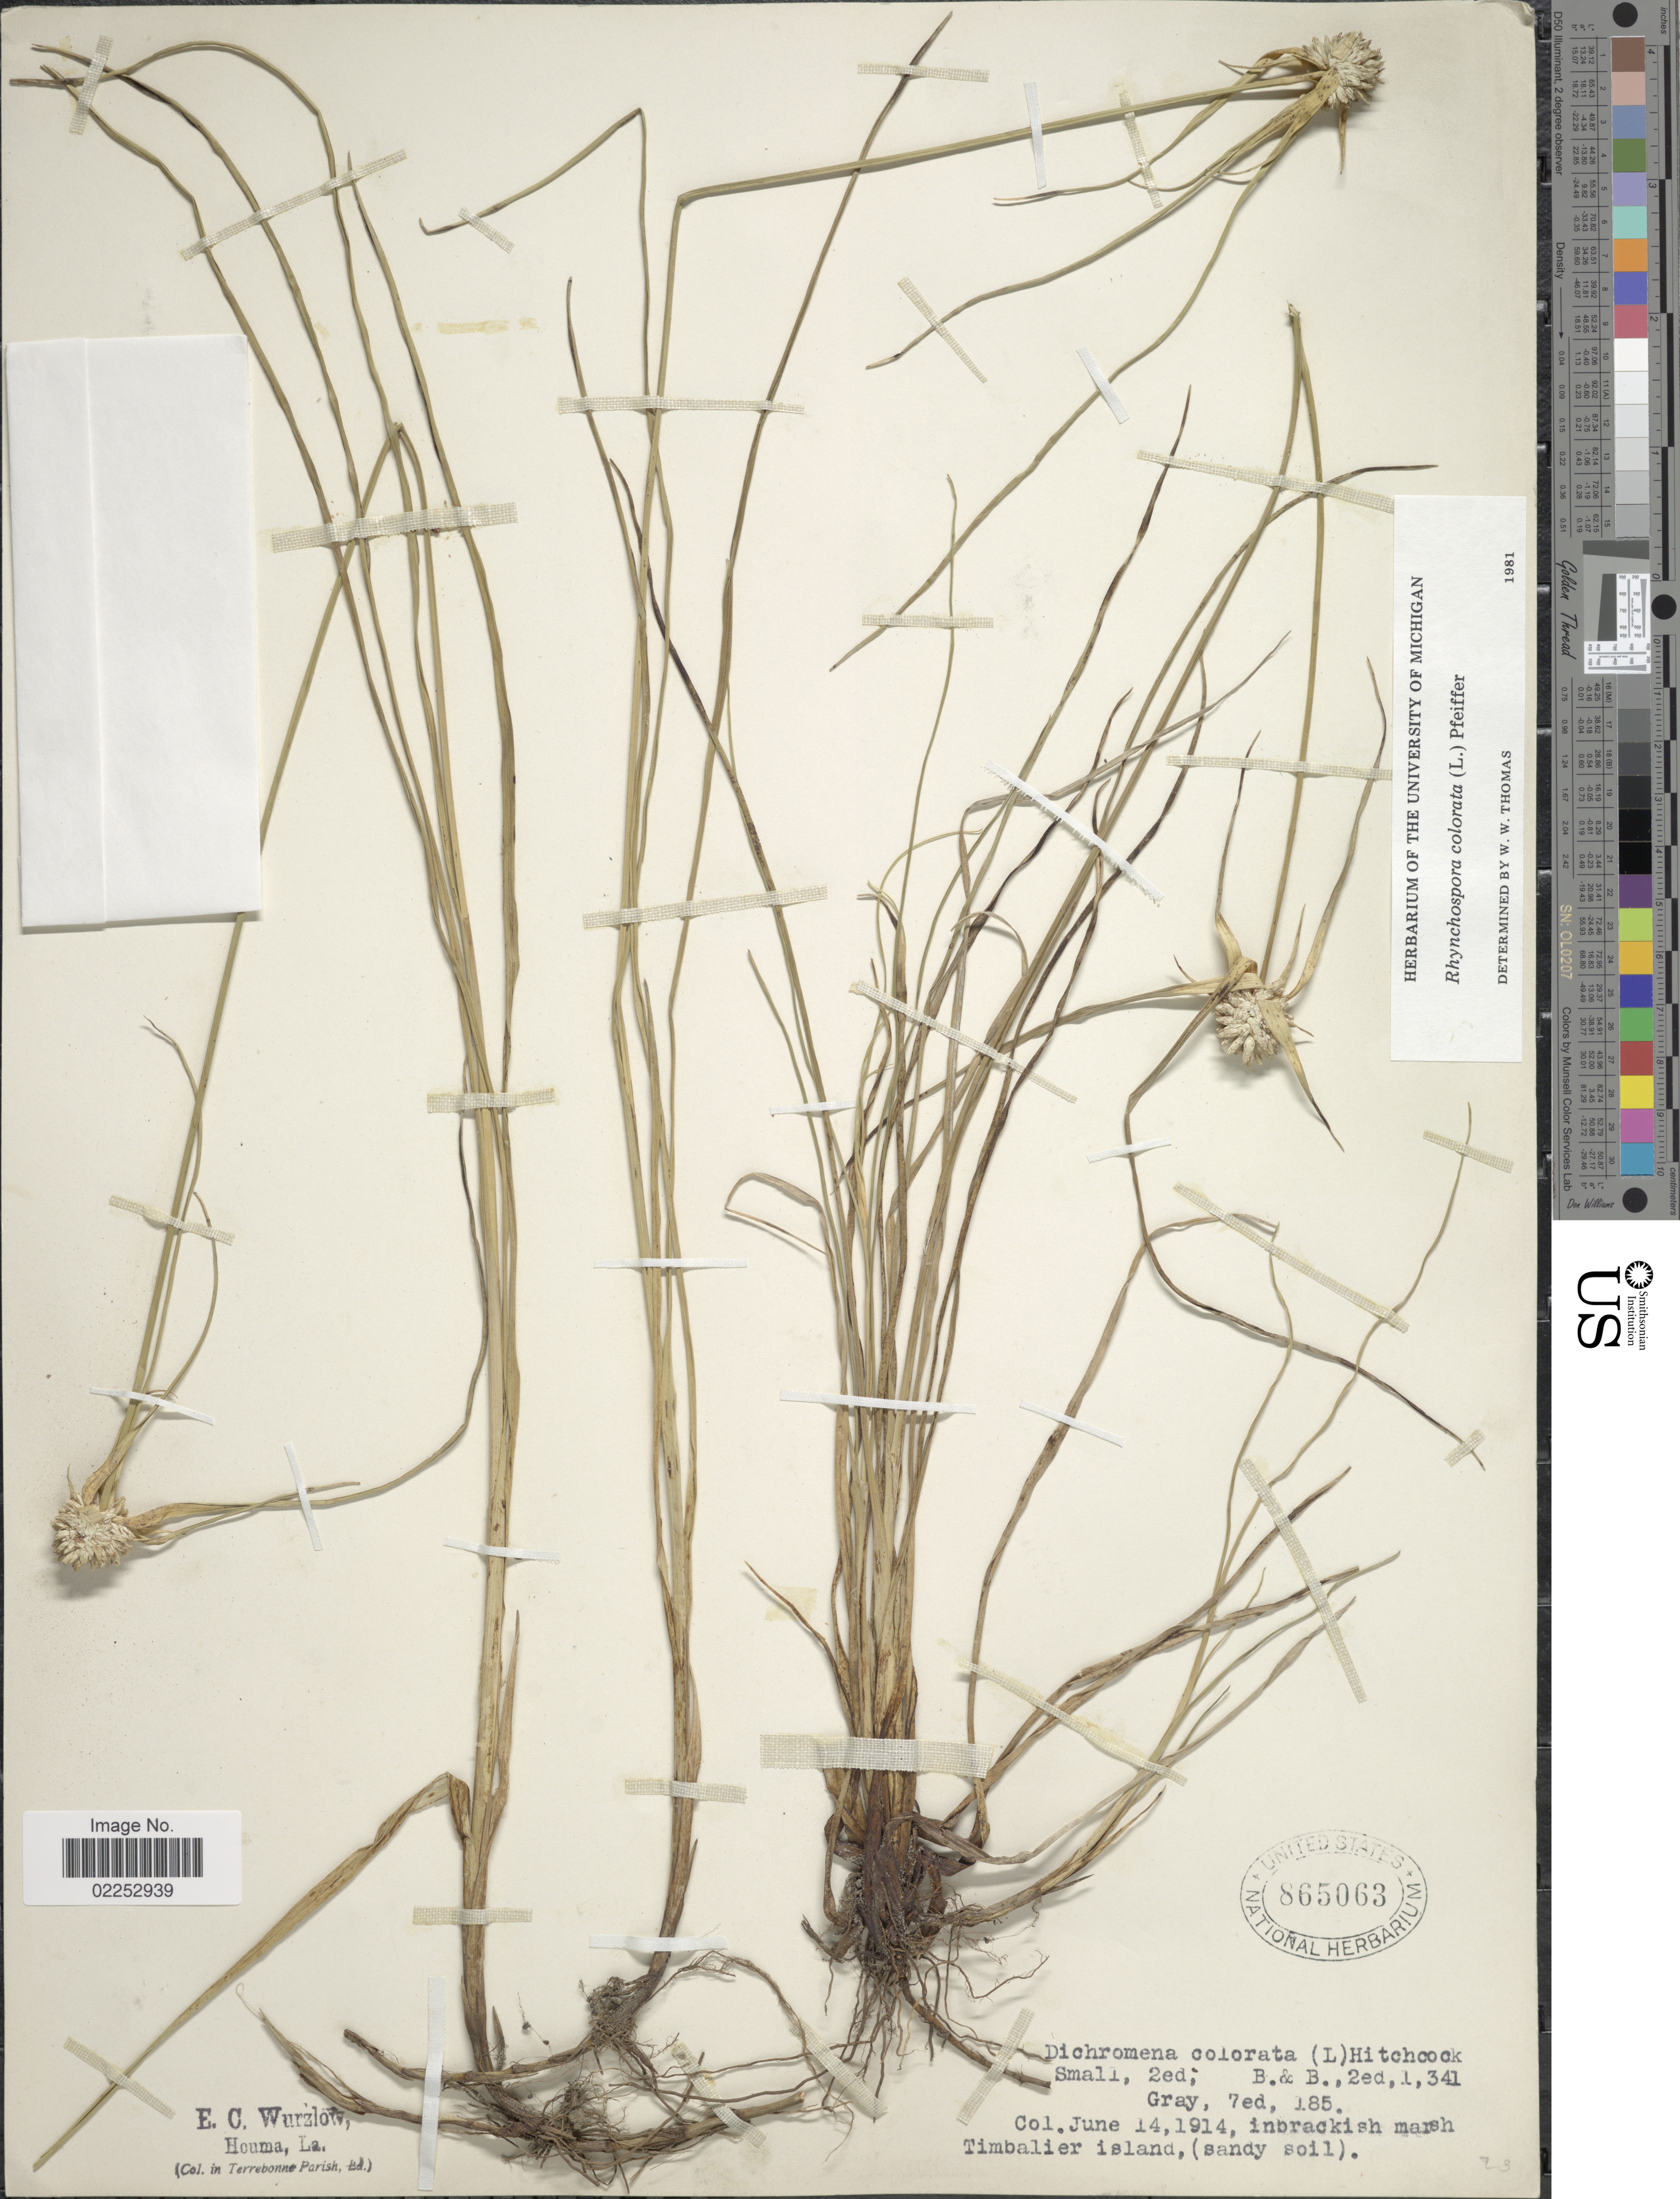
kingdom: Plantae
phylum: Tracheophyta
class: Liliopsida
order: Poales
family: Cyperaceae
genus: Rhynchospora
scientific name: Rhynchospora colorata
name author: (L.) H. Pfeiff.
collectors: E. Wurzlow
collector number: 23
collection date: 1914-06-14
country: United States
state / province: Louisiana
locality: Terrebonne Parish. Timbalier island.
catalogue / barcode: US 865063